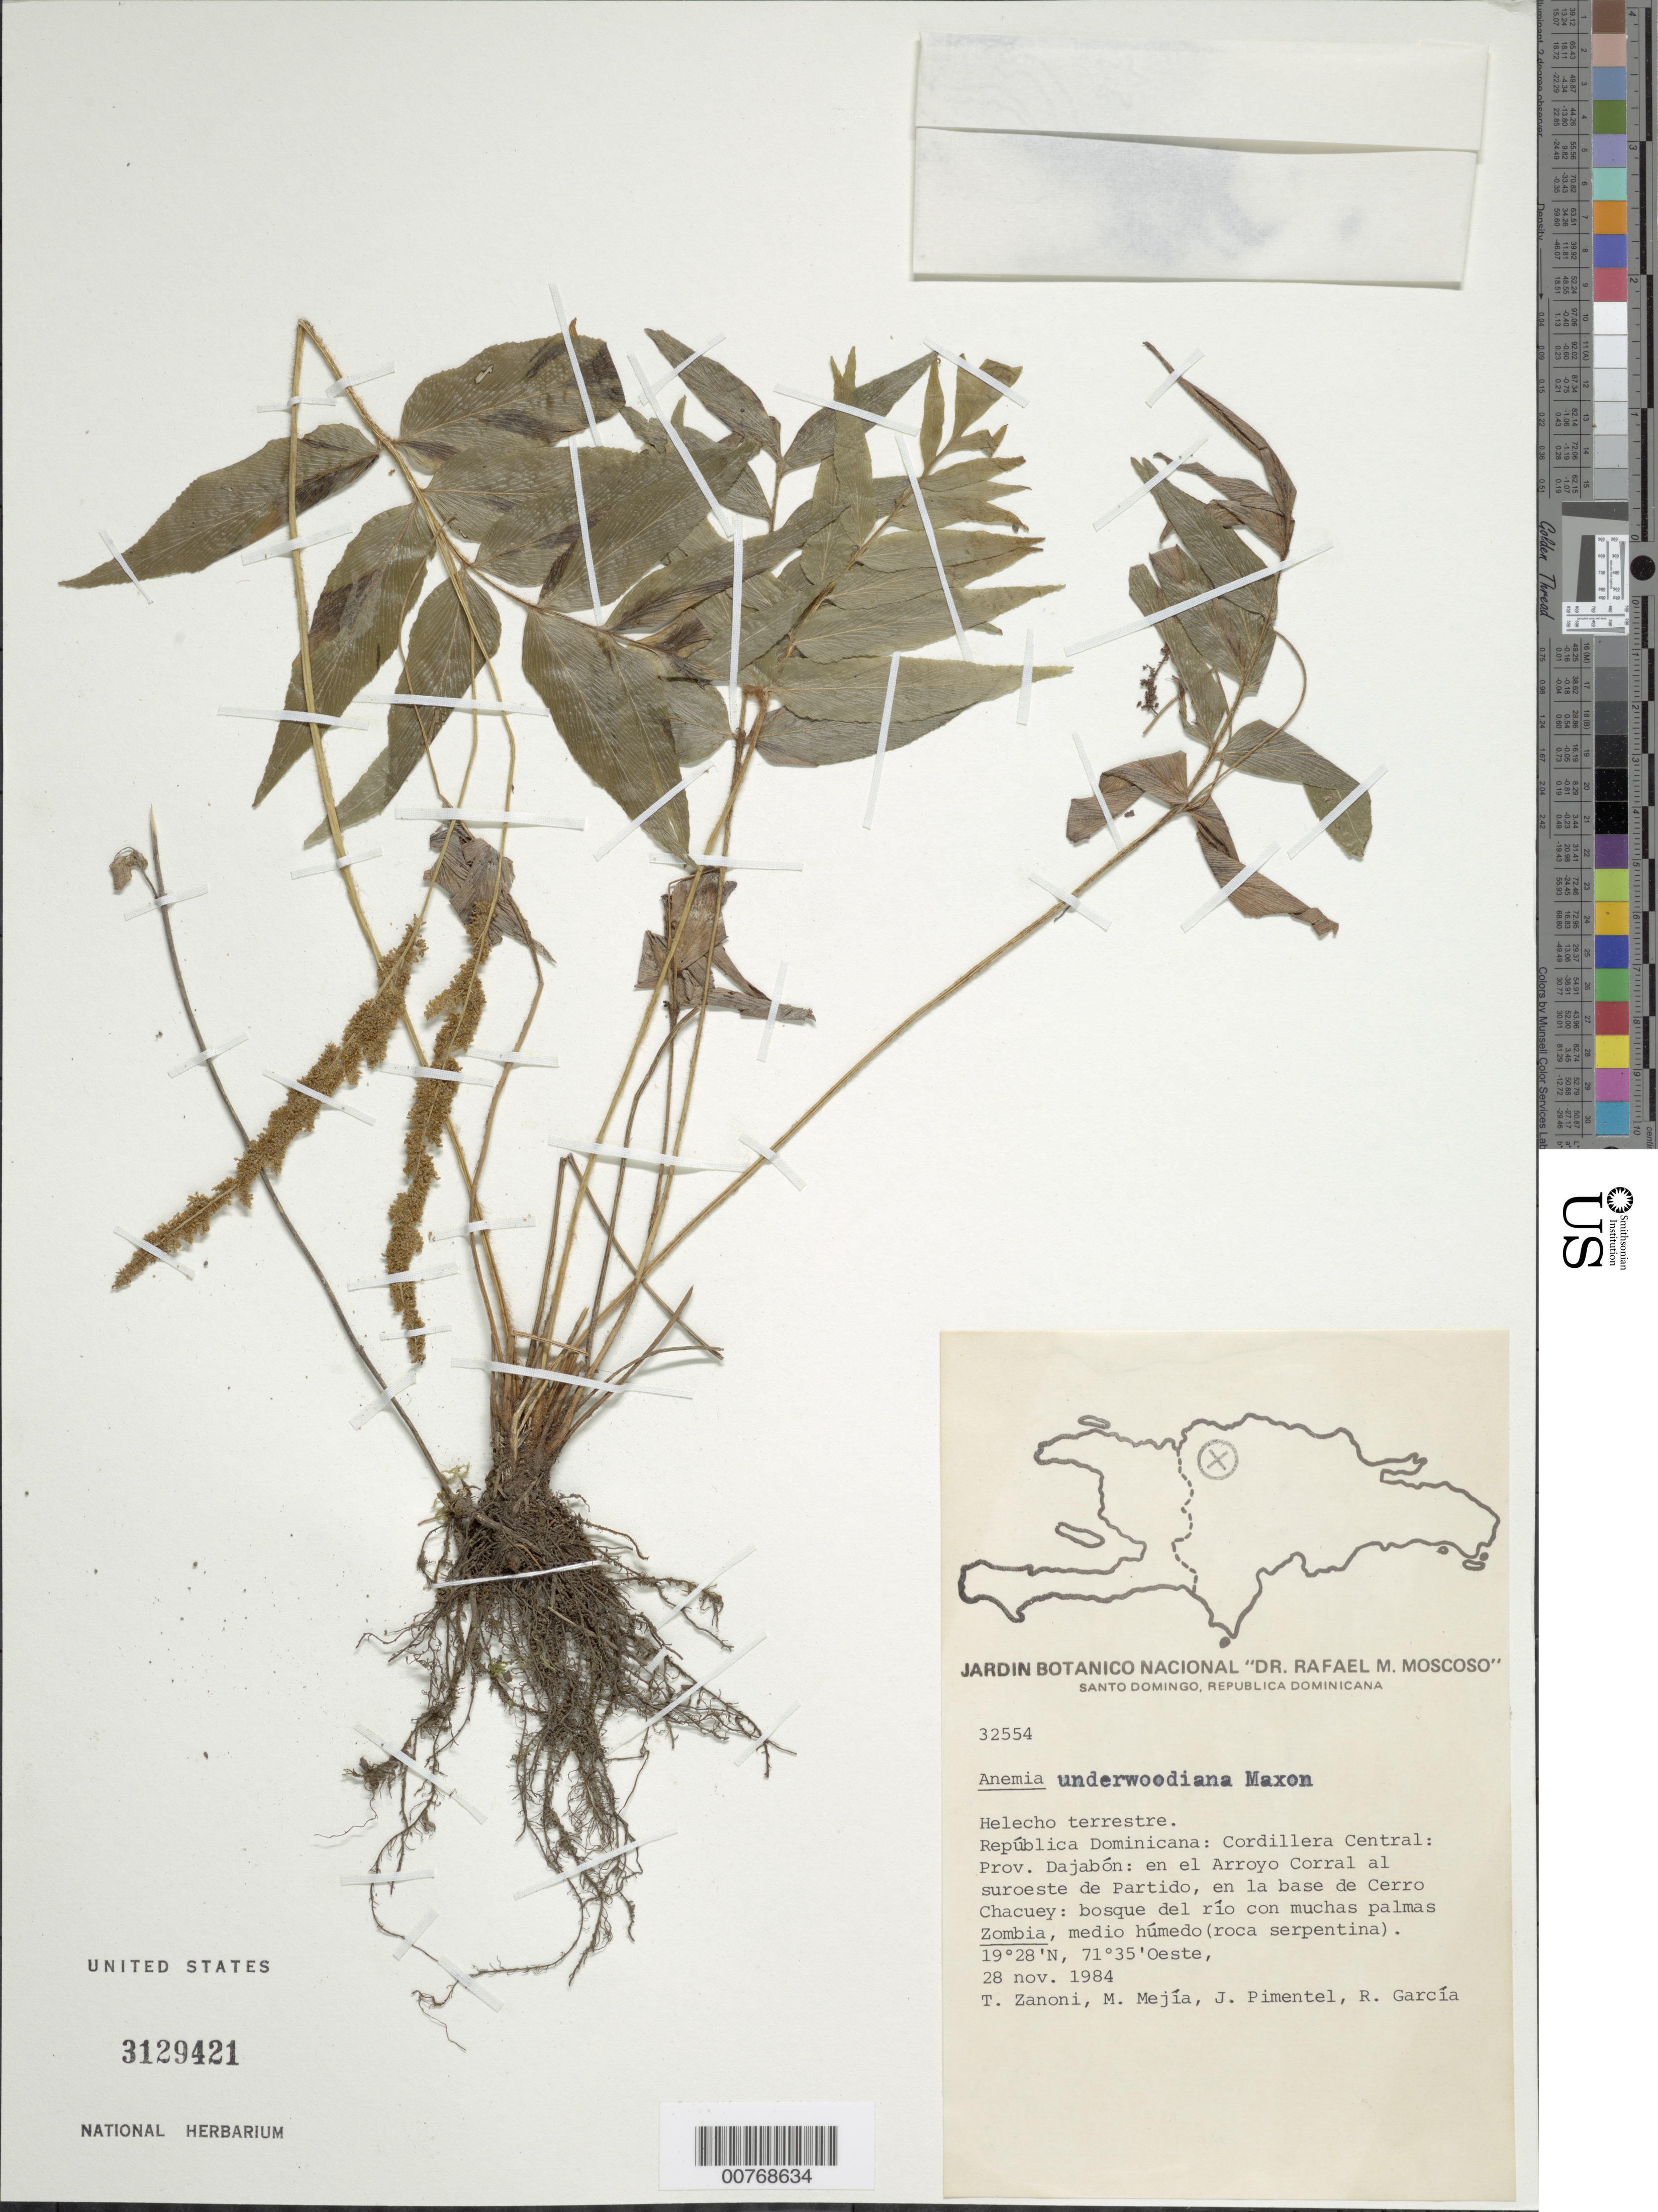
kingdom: Plantae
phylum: Tracheophyta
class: Polypodiopsida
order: Schizaeales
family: Anemiaceae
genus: Anemia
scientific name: Anemia underwoodiana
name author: Maxon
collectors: T. A. Zanoni, M. Mejia, J. Pimentel & R. G. García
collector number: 32554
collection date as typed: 28 Nov 1984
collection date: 1984-11-28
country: Dominican Republic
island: Hispaniola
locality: Cordillera Central, Provincia Dajabón, en el Arroyo Corral al SW de Partido, en la base de Cerro Chacuey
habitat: Bosque de rio con muchas palmas Zombia, medio humedo (roca serpentina)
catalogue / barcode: US 3129421